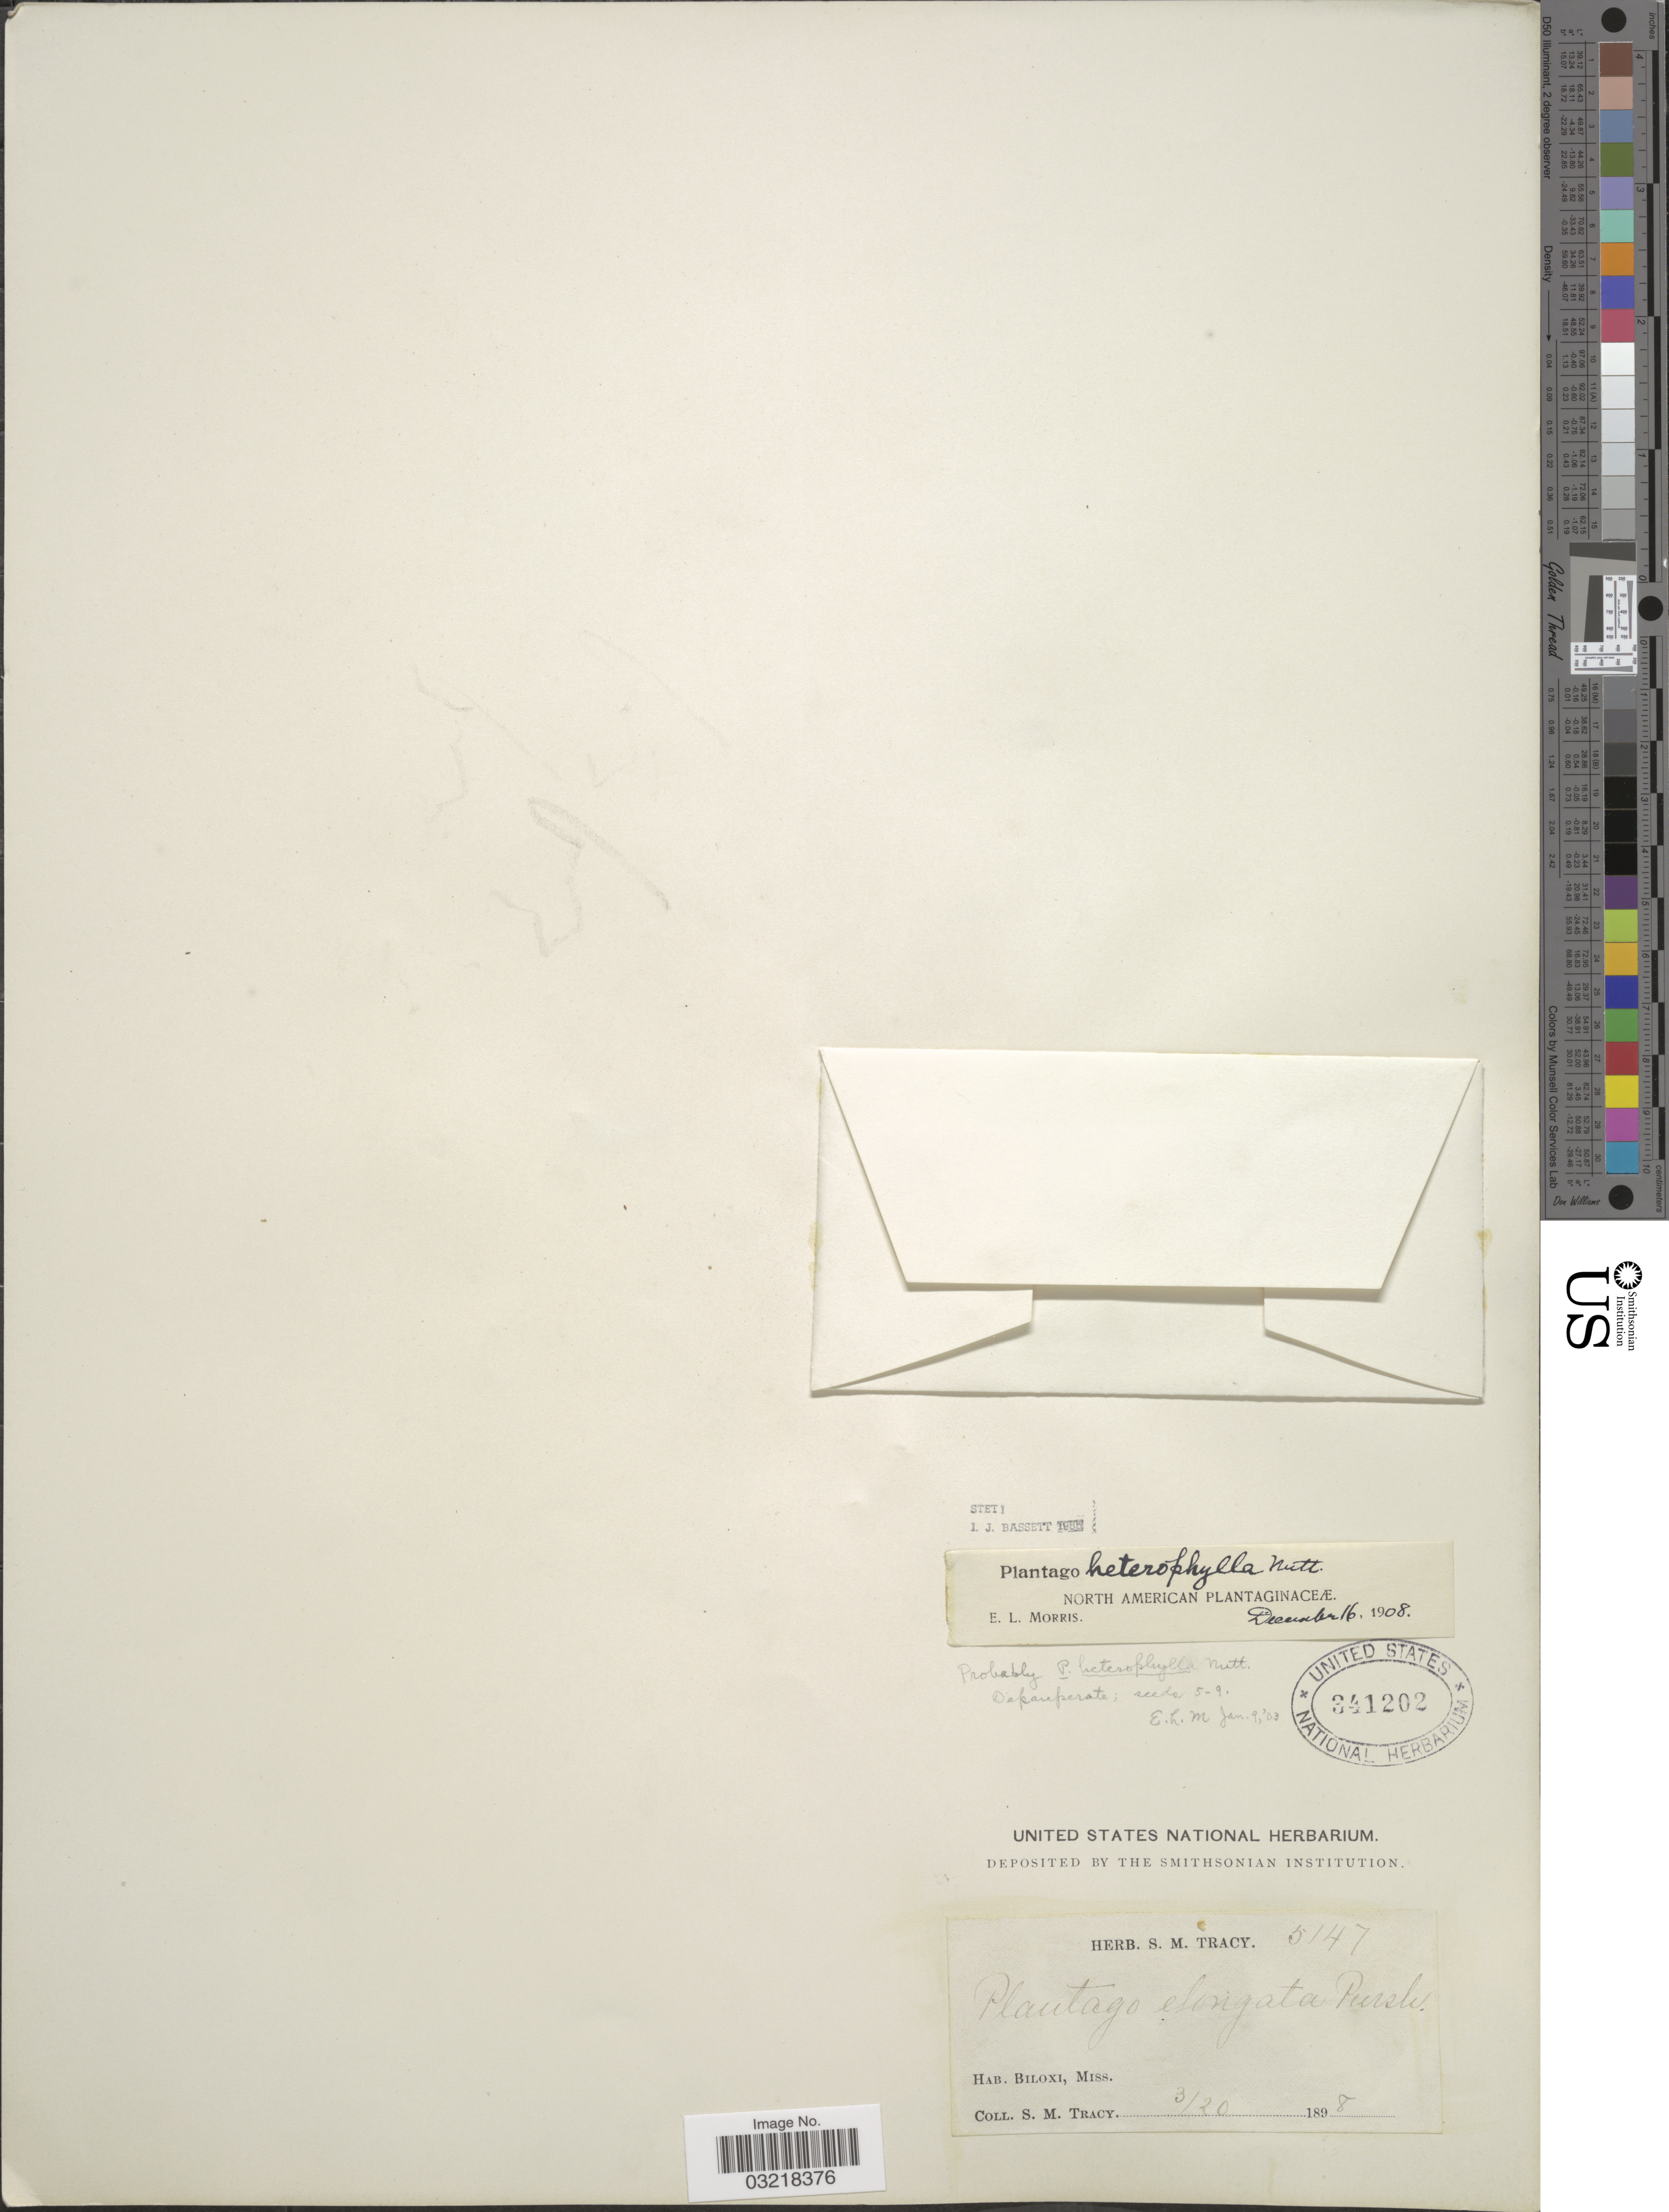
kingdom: Plantae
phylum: Tracheophyta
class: Magnoliopsida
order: Lamiales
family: Plantaginaceae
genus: Plantago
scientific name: Plantago heterophylla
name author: Nutt.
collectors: S. M. Tracy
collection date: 1898-03-20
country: United States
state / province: Mississippi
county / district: Harrison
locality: Biloxi.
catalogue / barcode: US 341202